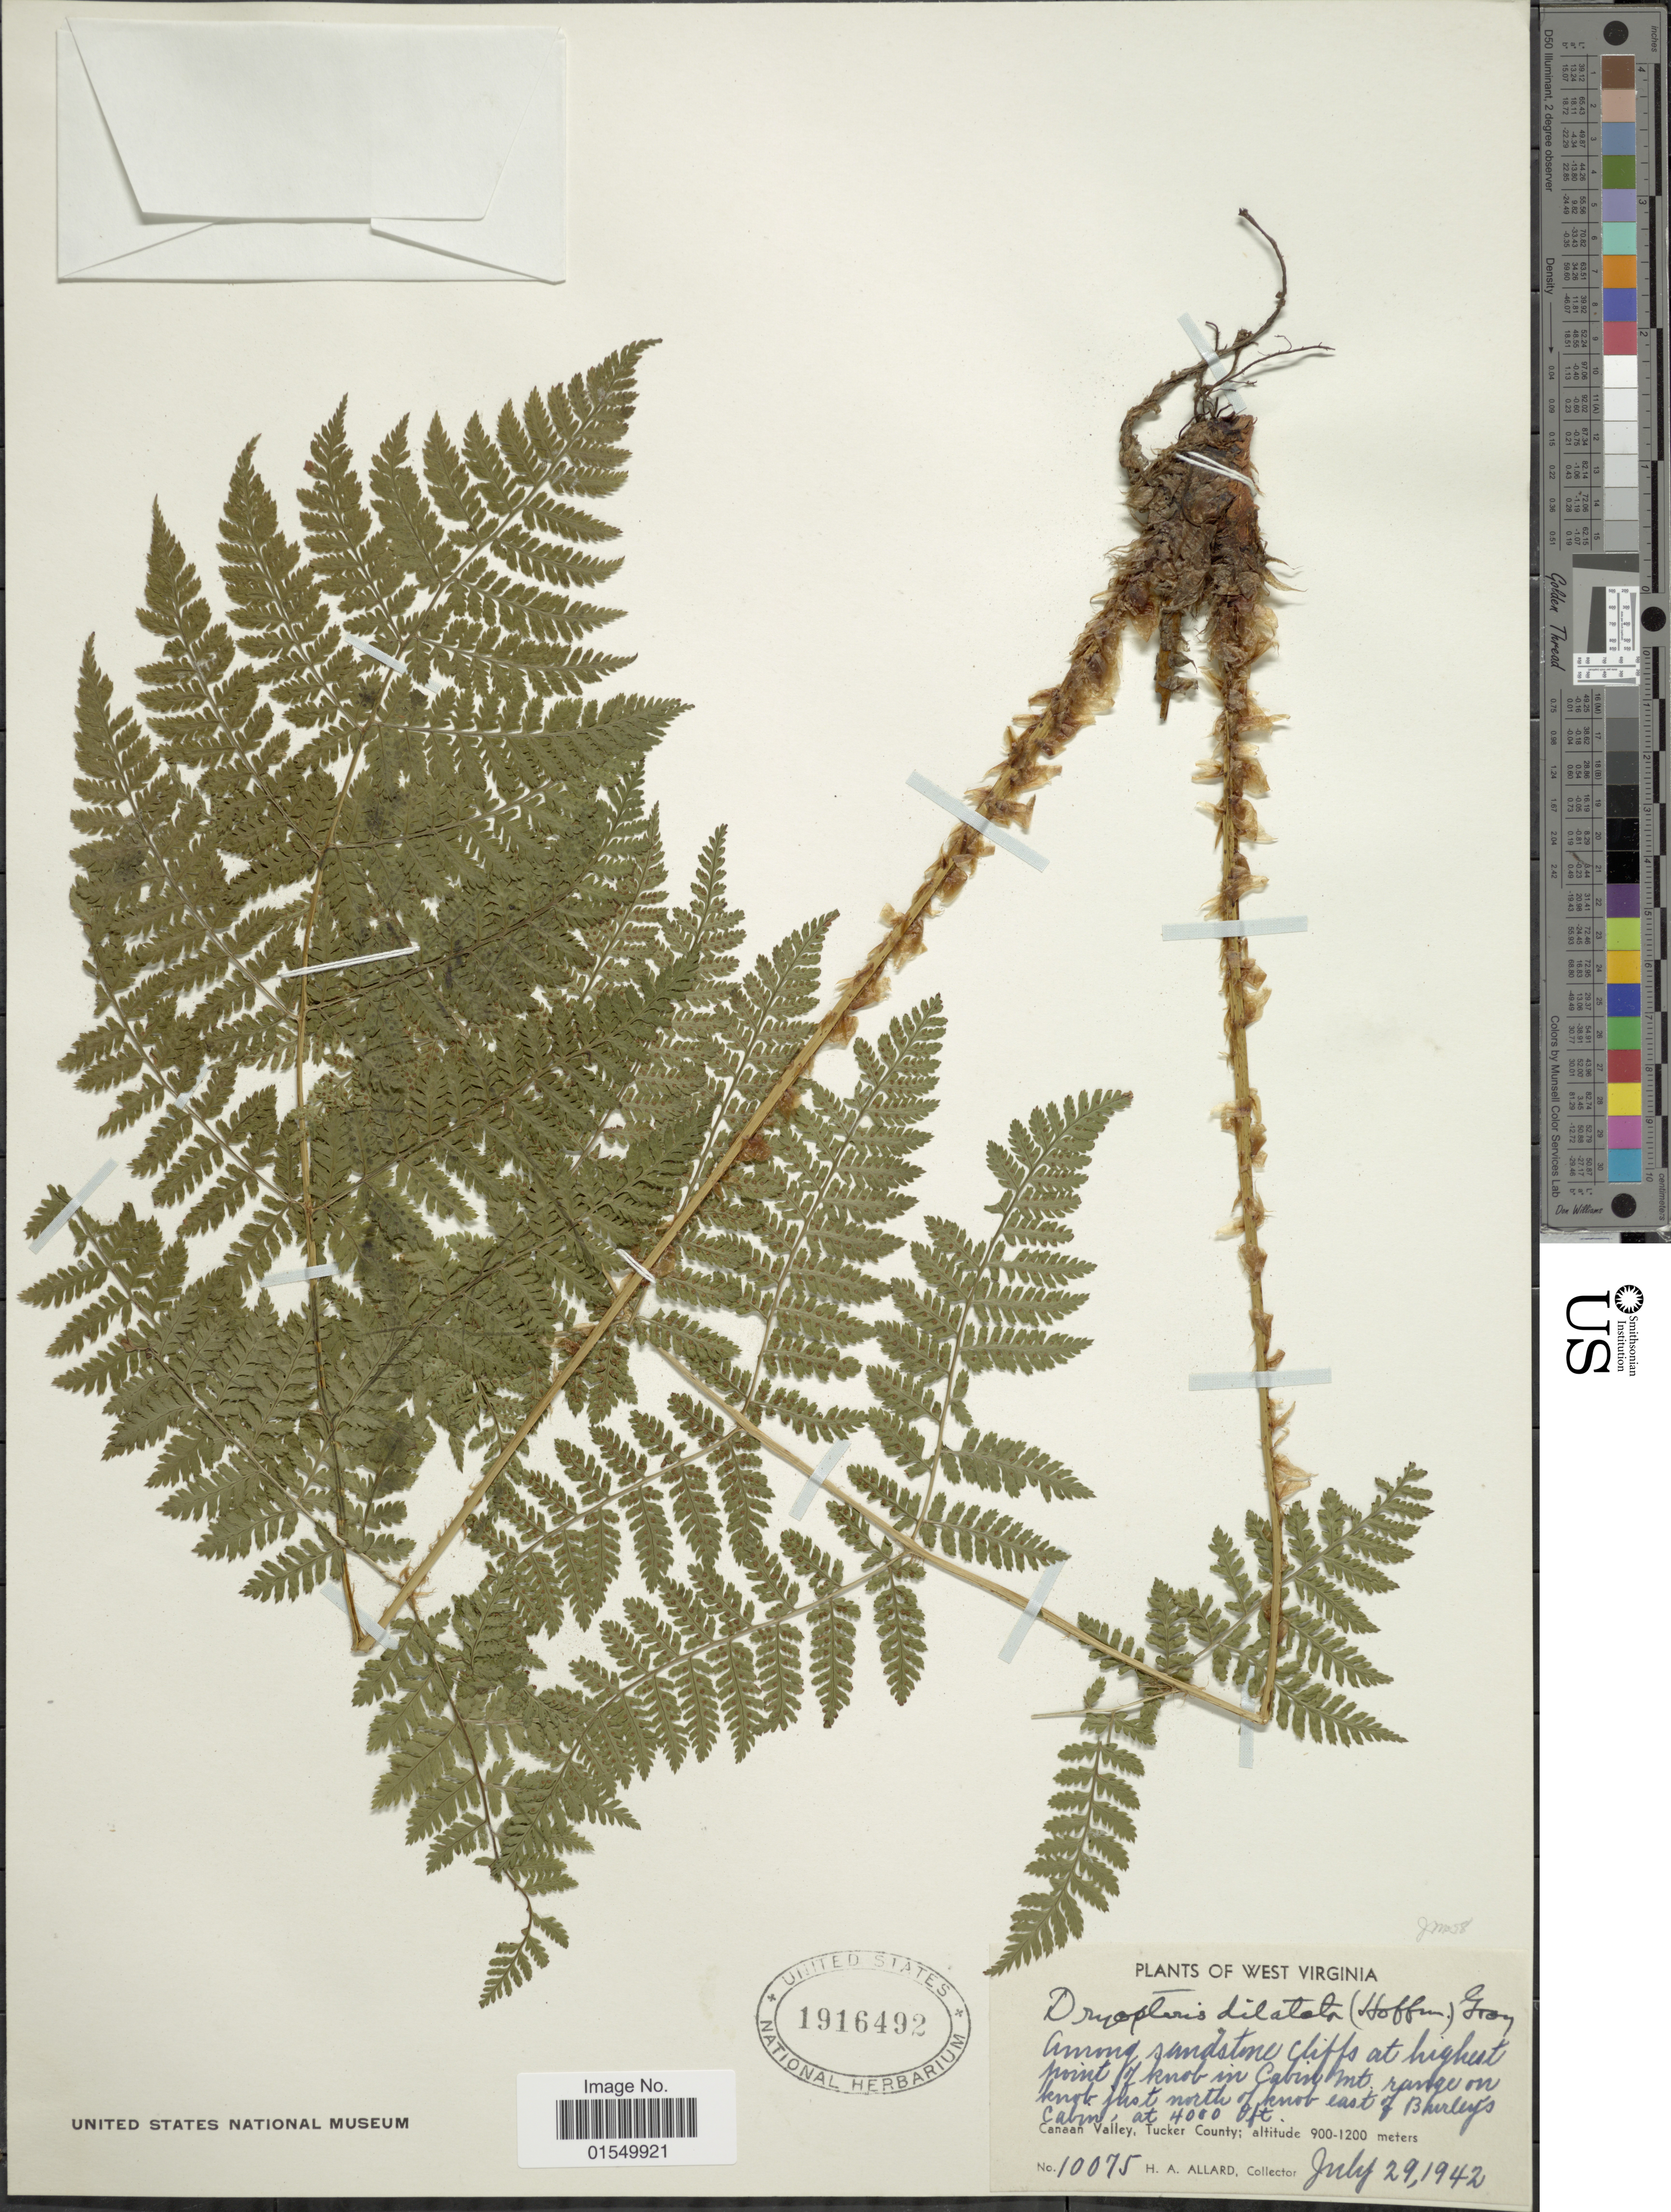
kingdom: Plantae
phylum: Tracheophyta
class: Polypodiopsida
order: Polypodiales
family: Dryopteridaceae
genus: Dryopteris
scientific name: Dryopteris campyloptera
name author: Clarkson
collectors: H. A. Allard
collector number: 10075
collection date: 1942-07-29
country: United States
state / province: West Virginia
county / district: Tucker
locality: At highest point of knob in Cabin Mt. range on knob just north of knob east of Burley's Cabin, Canaan Valley, Tucker County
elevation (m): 1219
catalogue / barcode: US 1916492